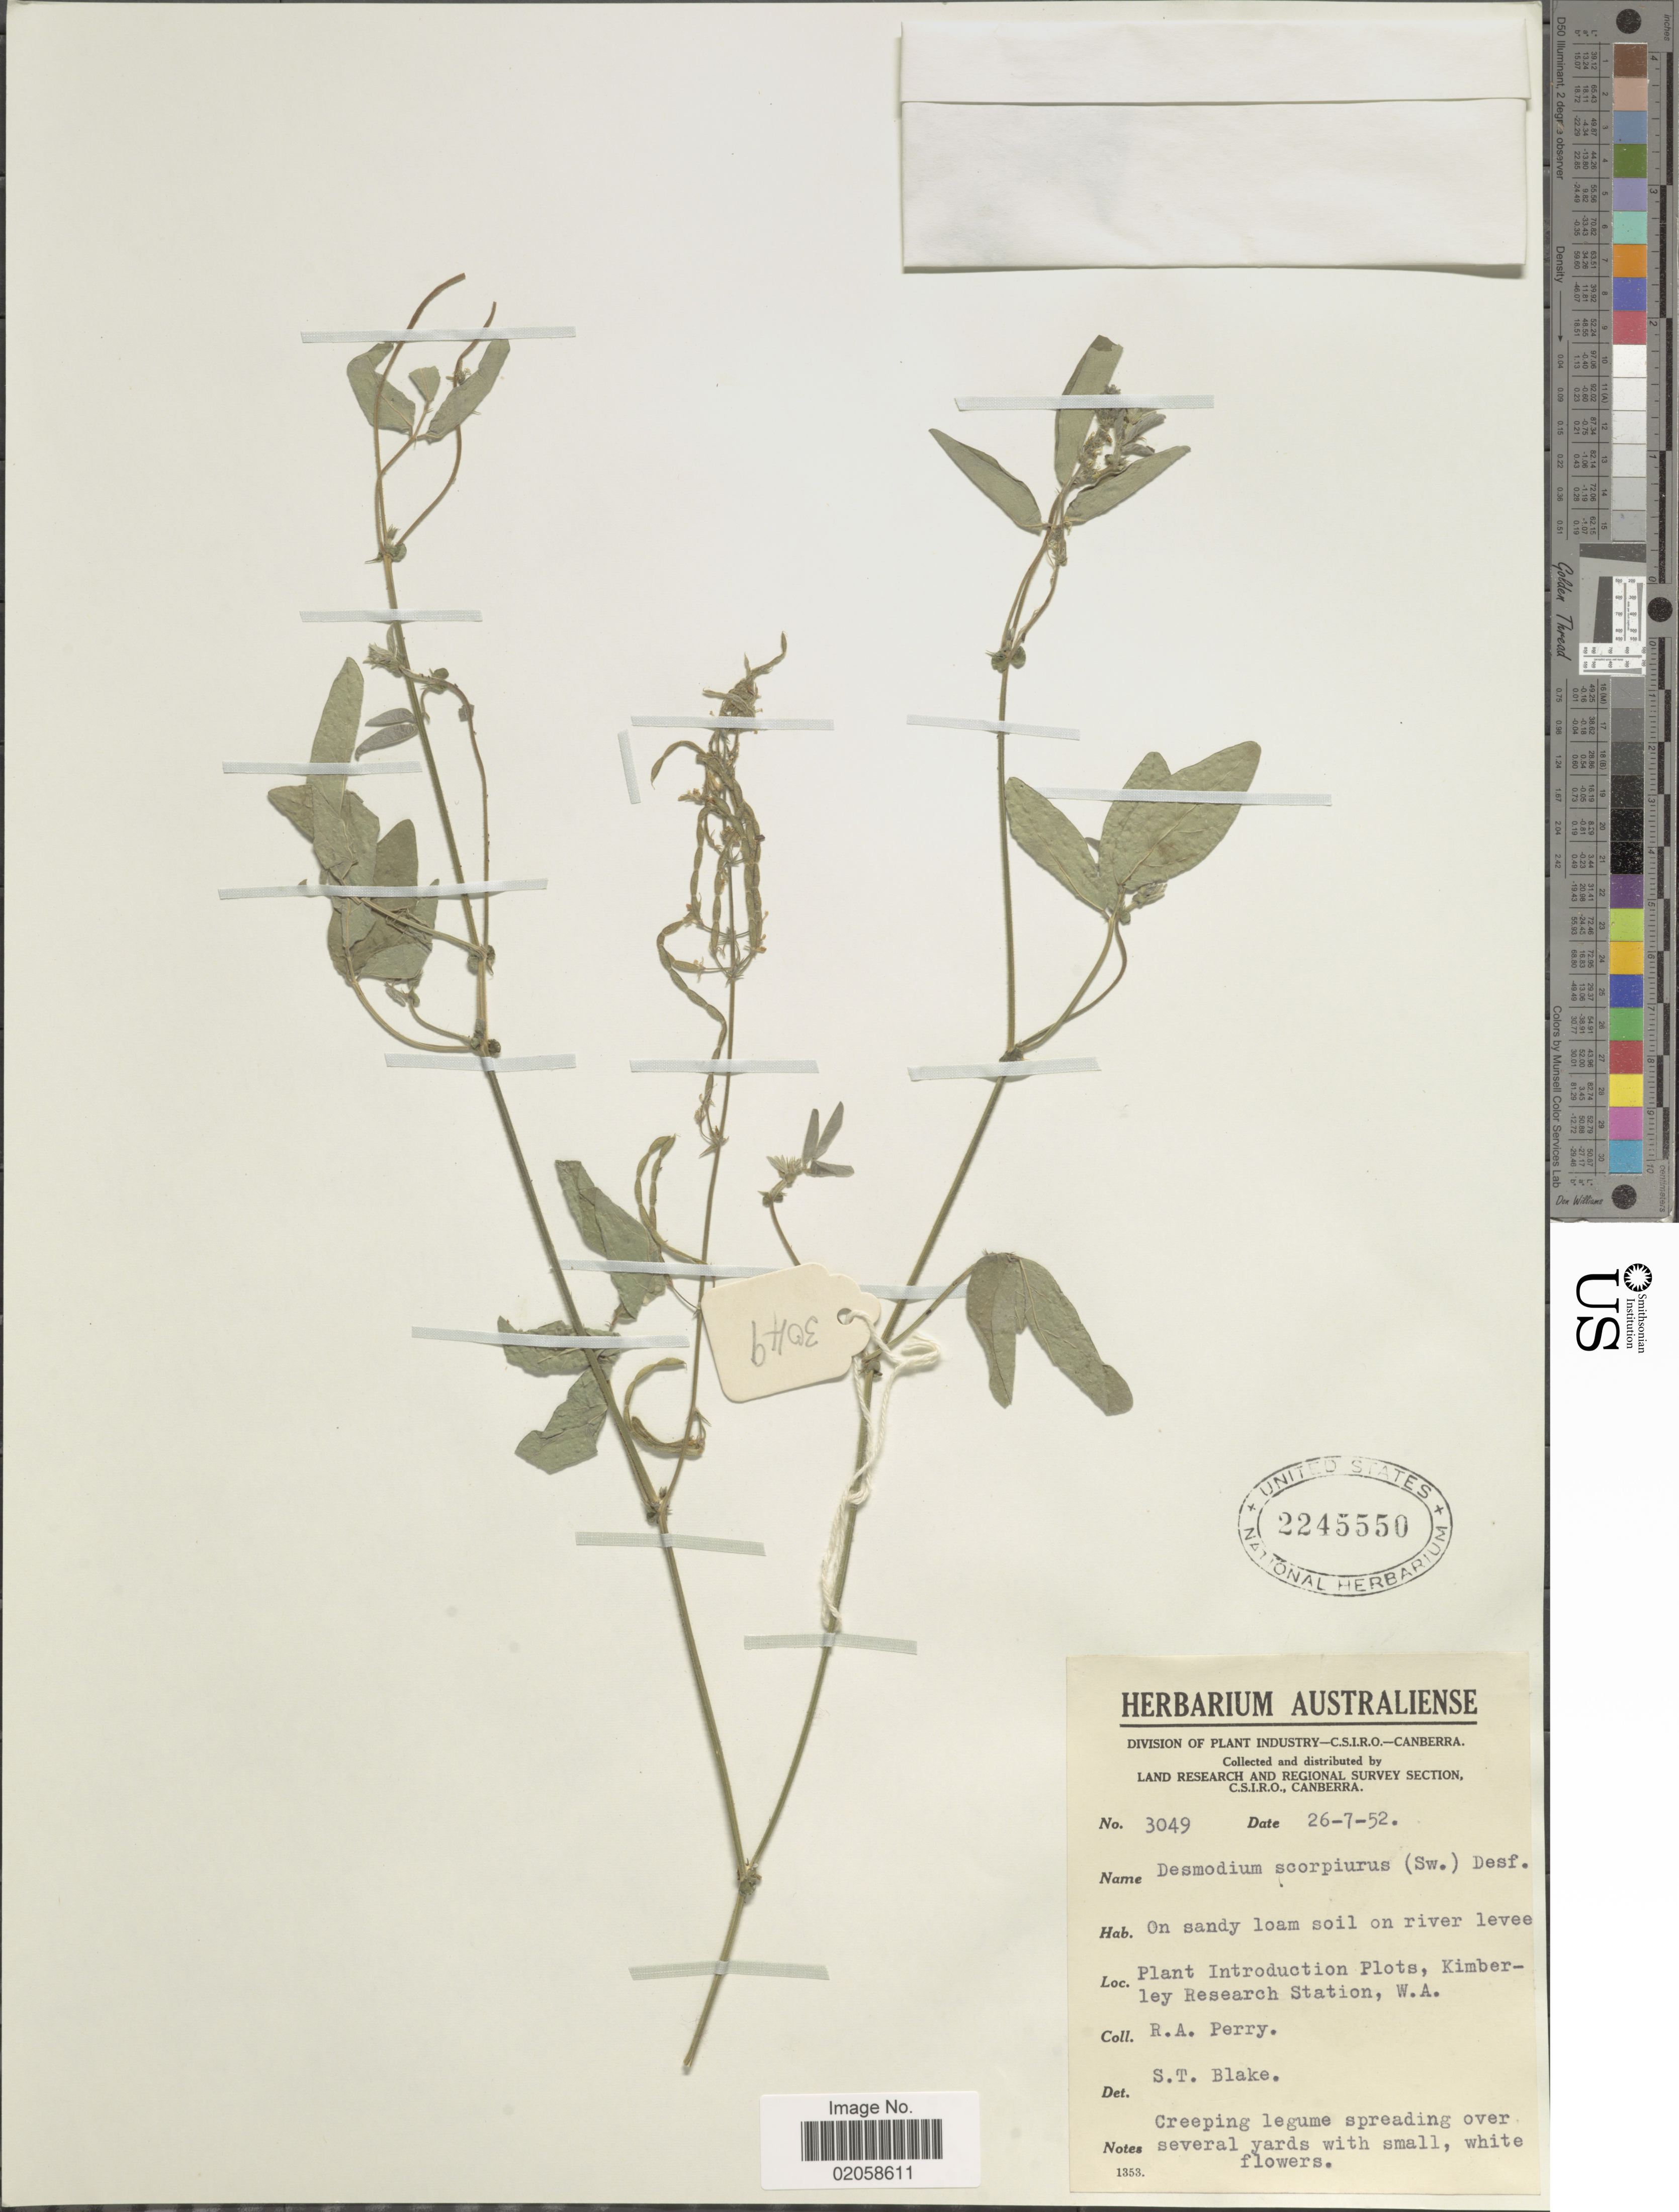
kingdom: Plantae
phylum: Tracheophyta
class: Magnoliopsida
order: Fabales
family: Fabaceae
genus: Desmodium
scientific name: Desmodium scorpiurus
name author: (Sw.) Desv. ex DC.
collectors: Perry, R. A.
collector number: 3049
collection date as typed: Transcribed d/m/y: 26/7/52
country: Australia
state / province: Western Australia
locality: Plant Introduction Plots, Kimberley Research Station, W. A.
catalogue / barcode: US 2245550